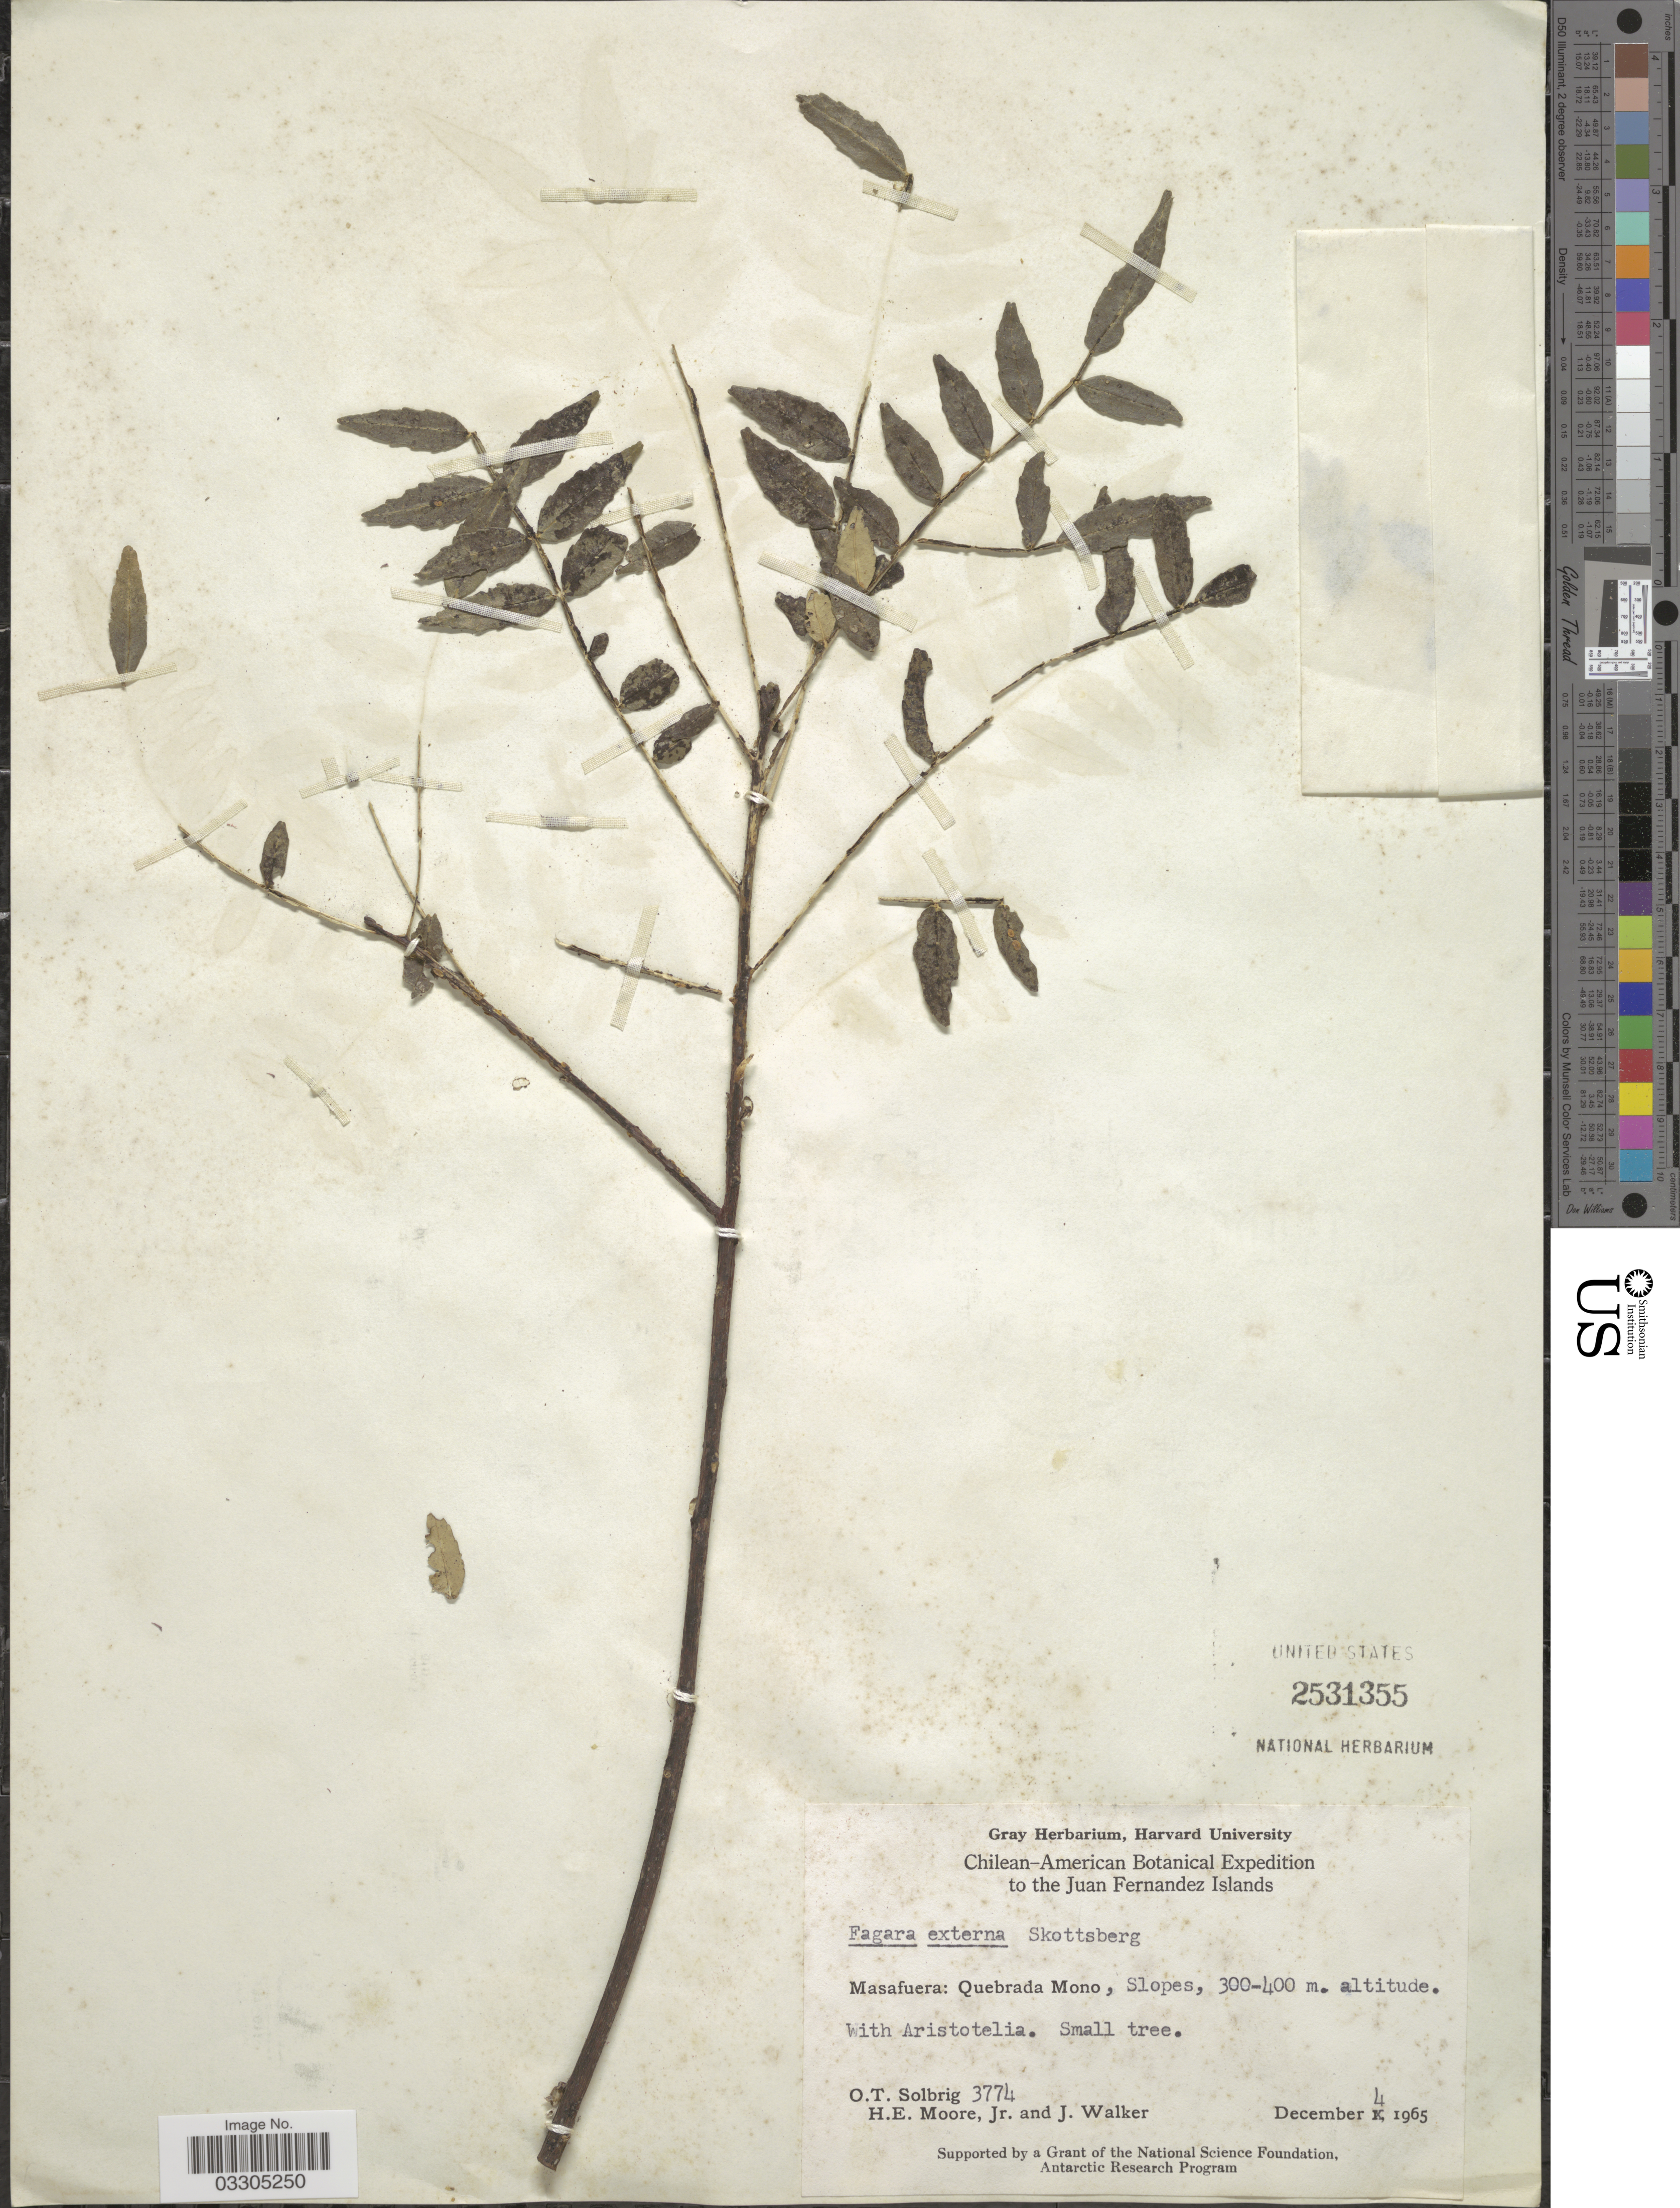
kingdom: Plantae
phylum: Tracheophyta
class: Magnoliopsida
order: Sapindales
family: Rutaceae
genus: Zanthoxylum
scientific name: Zanthoxylum sp.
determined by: Strong, Mark T., (BOT), Smithsonian Institution - National Museum of Natural History (UNITED STATES)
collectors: O. T. Solbrig, H. Moore & J. Walker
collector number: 3774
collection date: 1965-12-04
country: Chile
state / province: Valparaíso (V)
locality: Juan Fernandez Islands, Masafuera: Quebrada Mono.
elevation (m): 300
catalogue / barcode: US 2531355